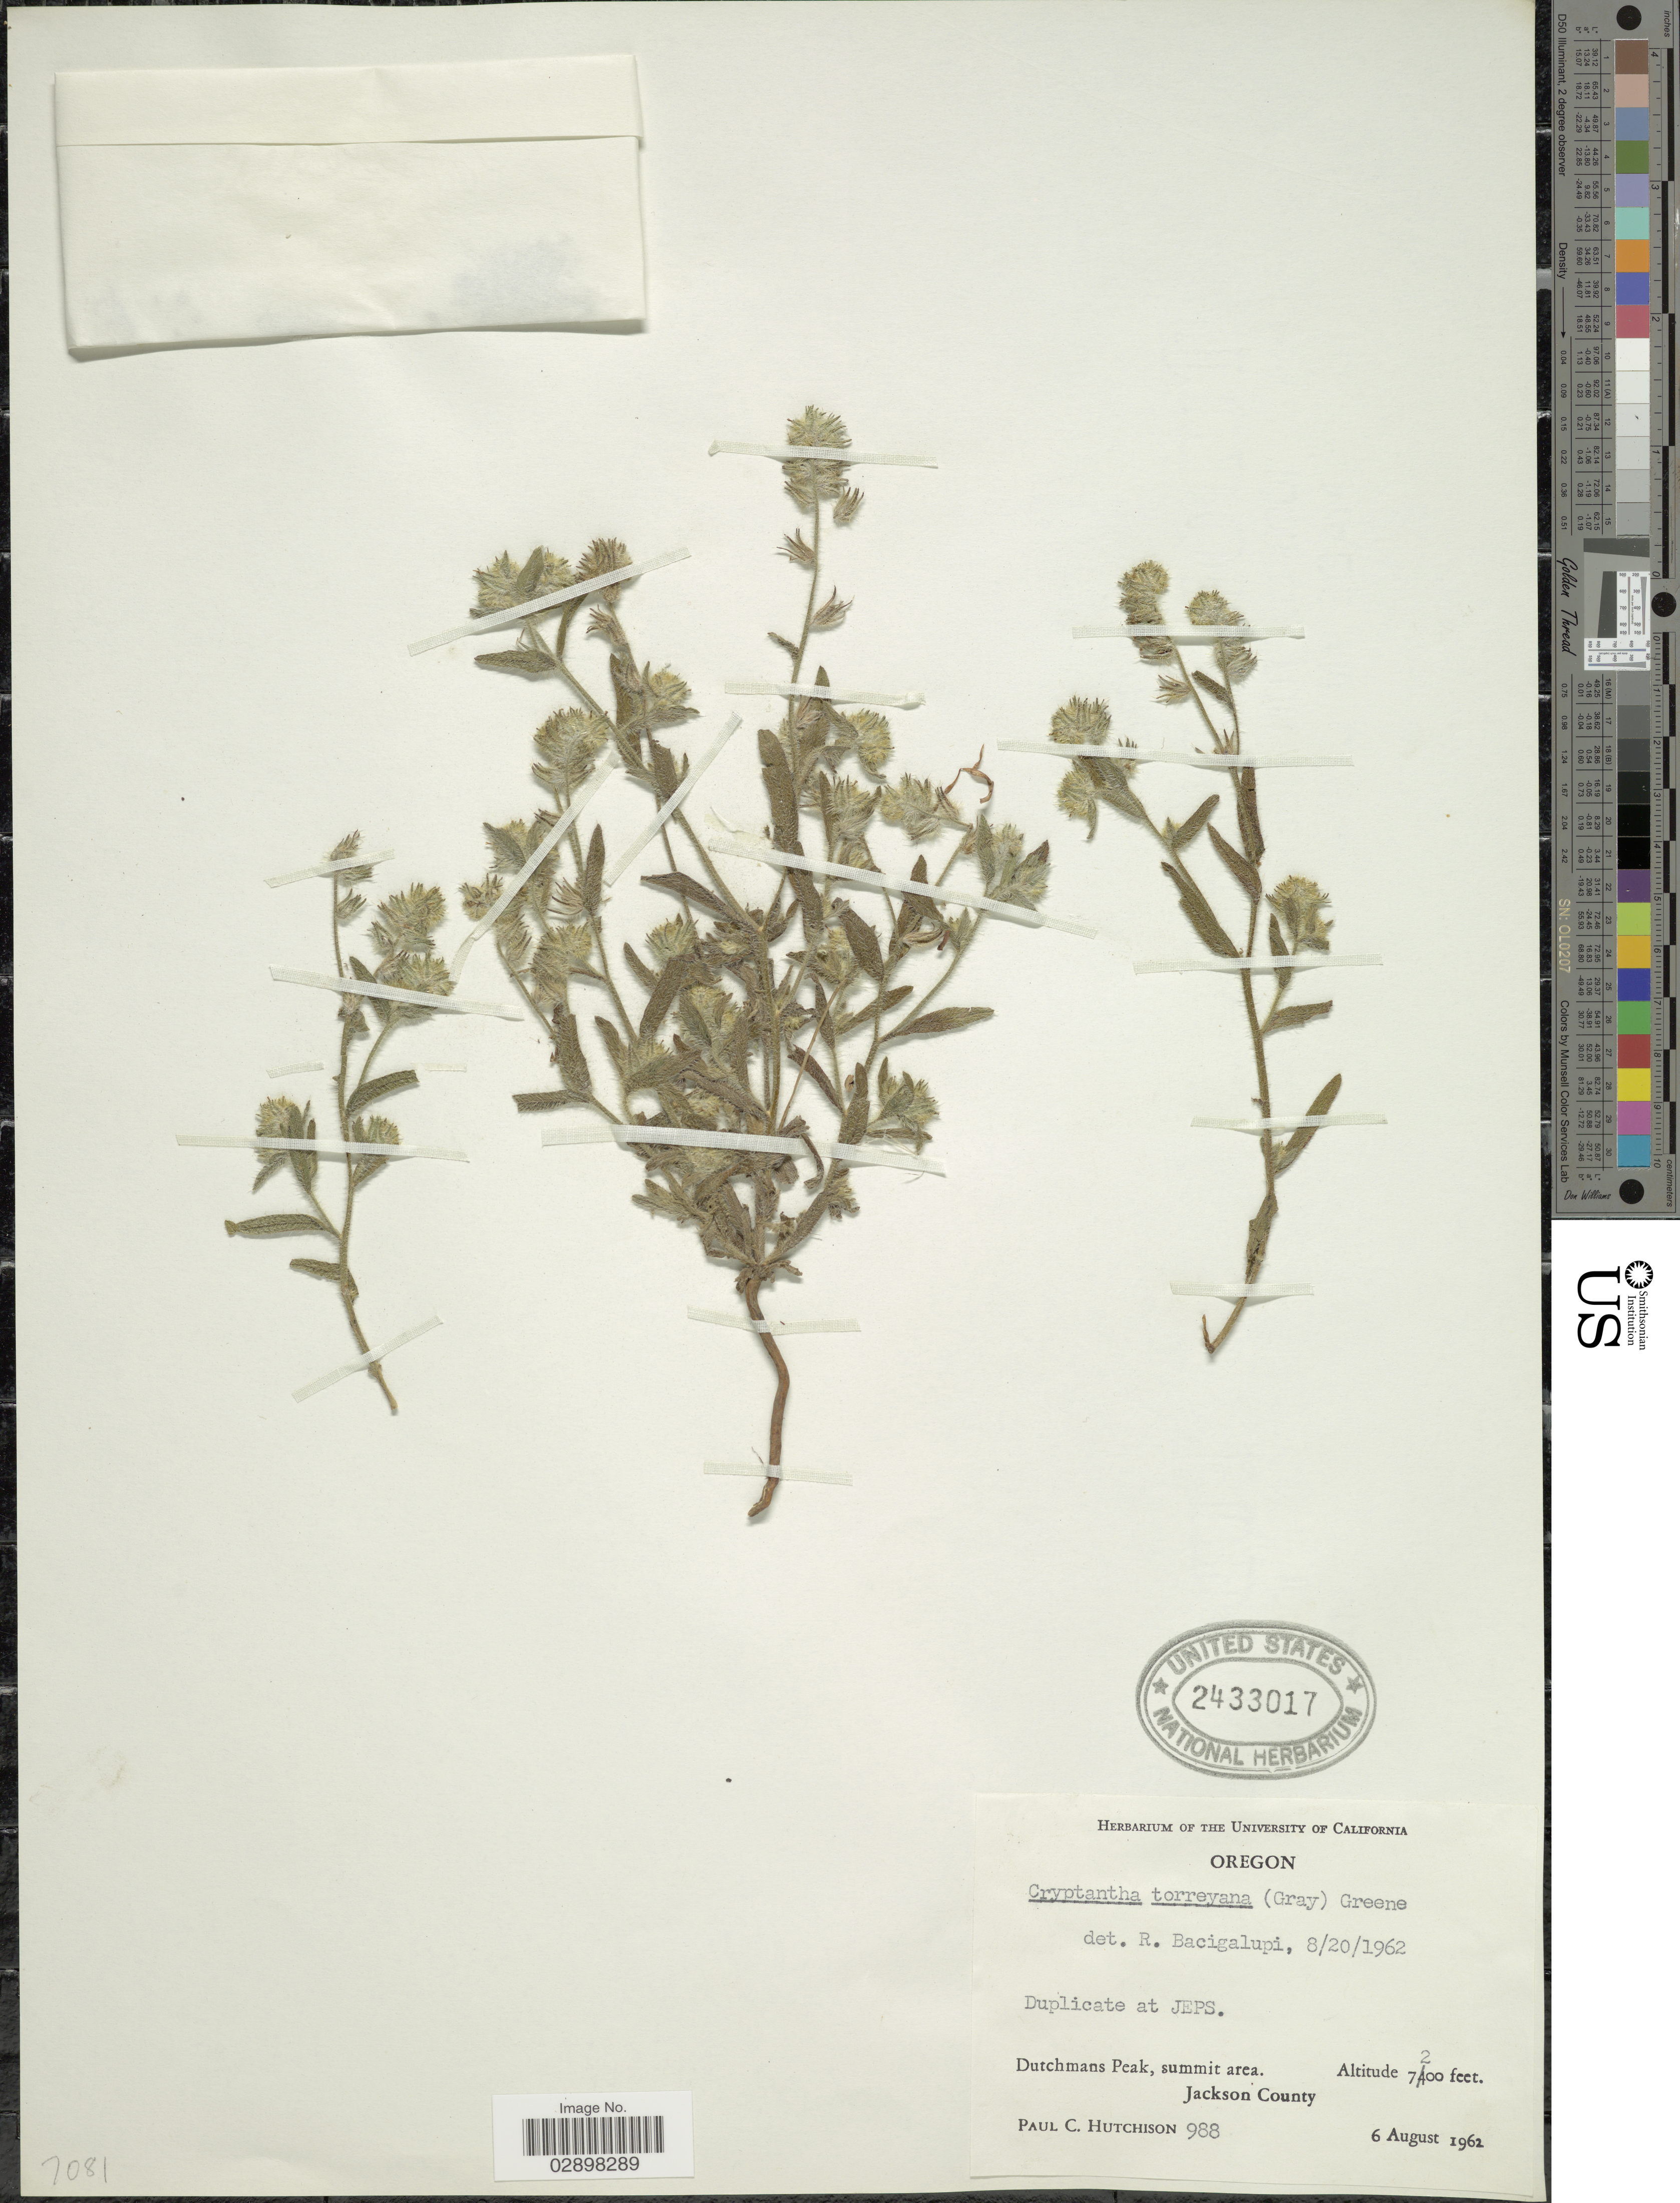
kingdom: Plantae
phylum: Tracheophyta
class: Magnoliopsida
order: Boraginales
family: Boraginaceae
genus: Cryptantha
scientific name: Cryptantha torreyana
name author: (A. Gray) S.W. Greene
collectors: P. C. Hutchison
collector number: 988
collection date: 1962-08-06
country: United States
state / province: Oregon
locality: Dutchmans Peak, summit area. Jackson County.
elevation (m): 2195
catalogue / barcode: US 2433017